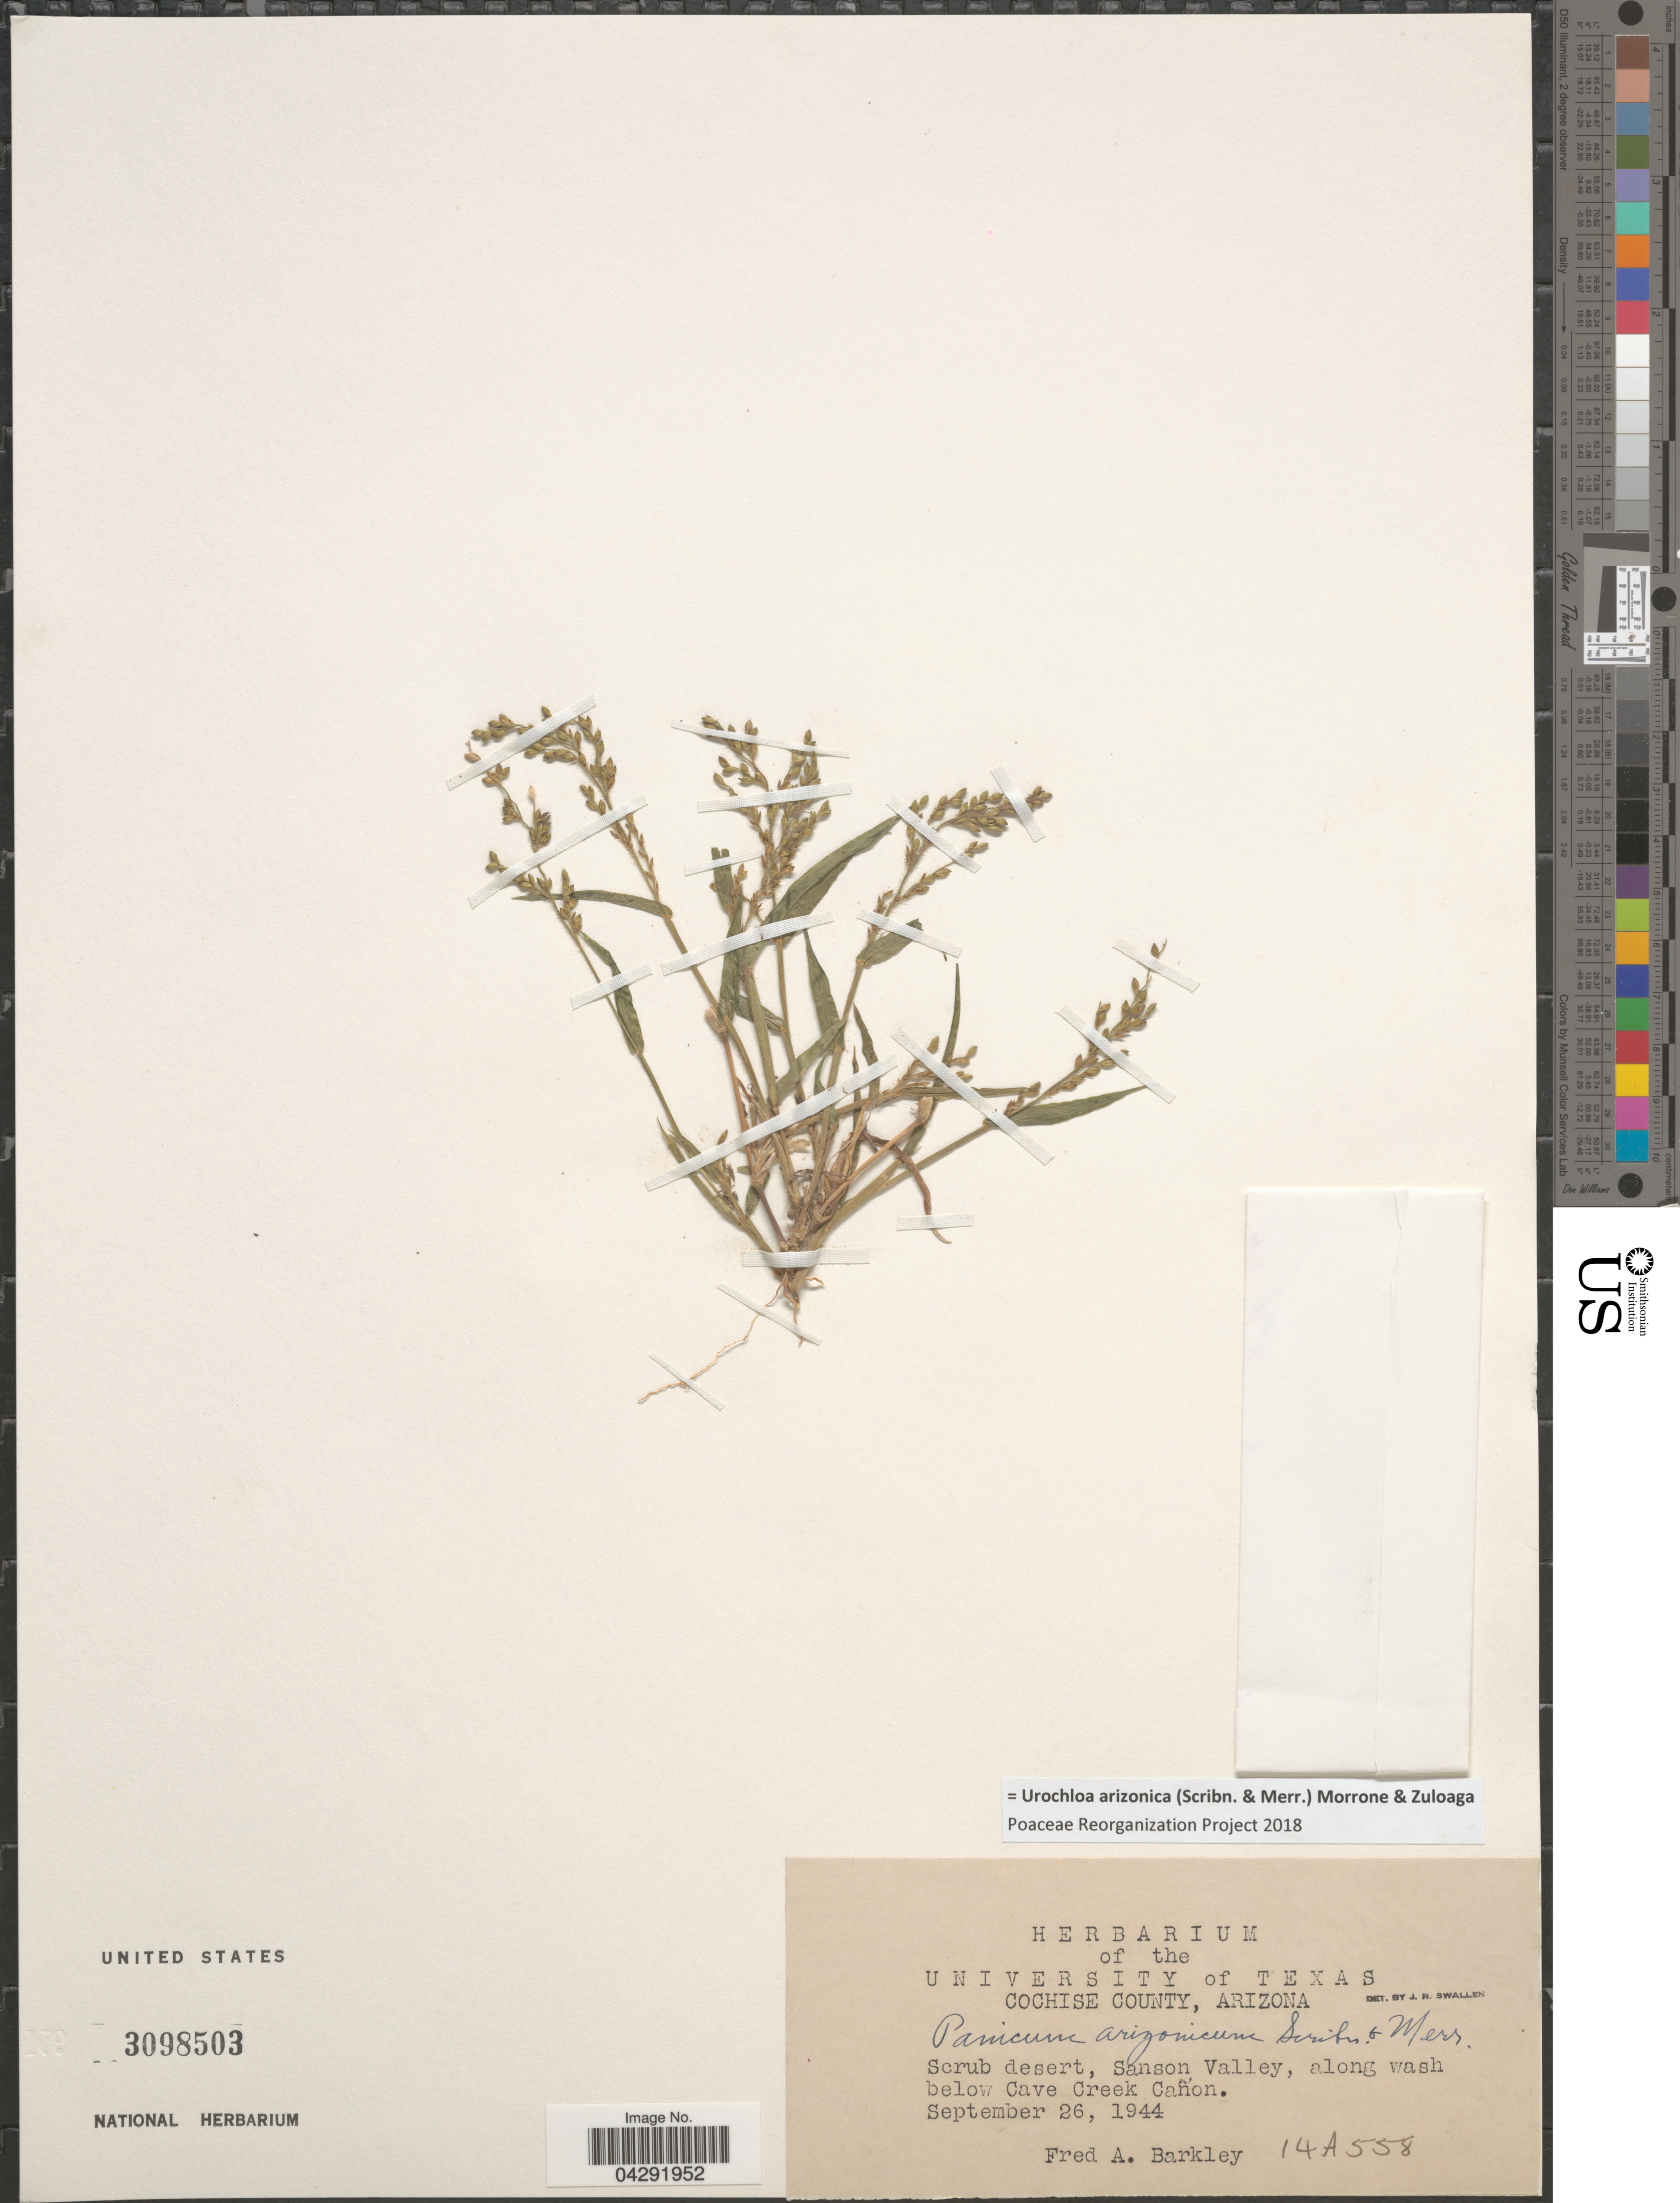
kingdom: Plantae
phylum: Tracheophyta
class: Liliopsida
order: Poales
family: Poaceae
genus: Urochloa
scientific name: Urochloa arizonica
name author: (Scribn. & Merr.) Morrone & Zuloaga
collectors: F. A. Barkley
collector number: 14A558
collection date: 1944-09-26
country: United States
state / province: Arizona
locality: Cochise County. Sanson Valley, along wash below Cave Creek Cañon.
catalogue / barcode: US 3098503